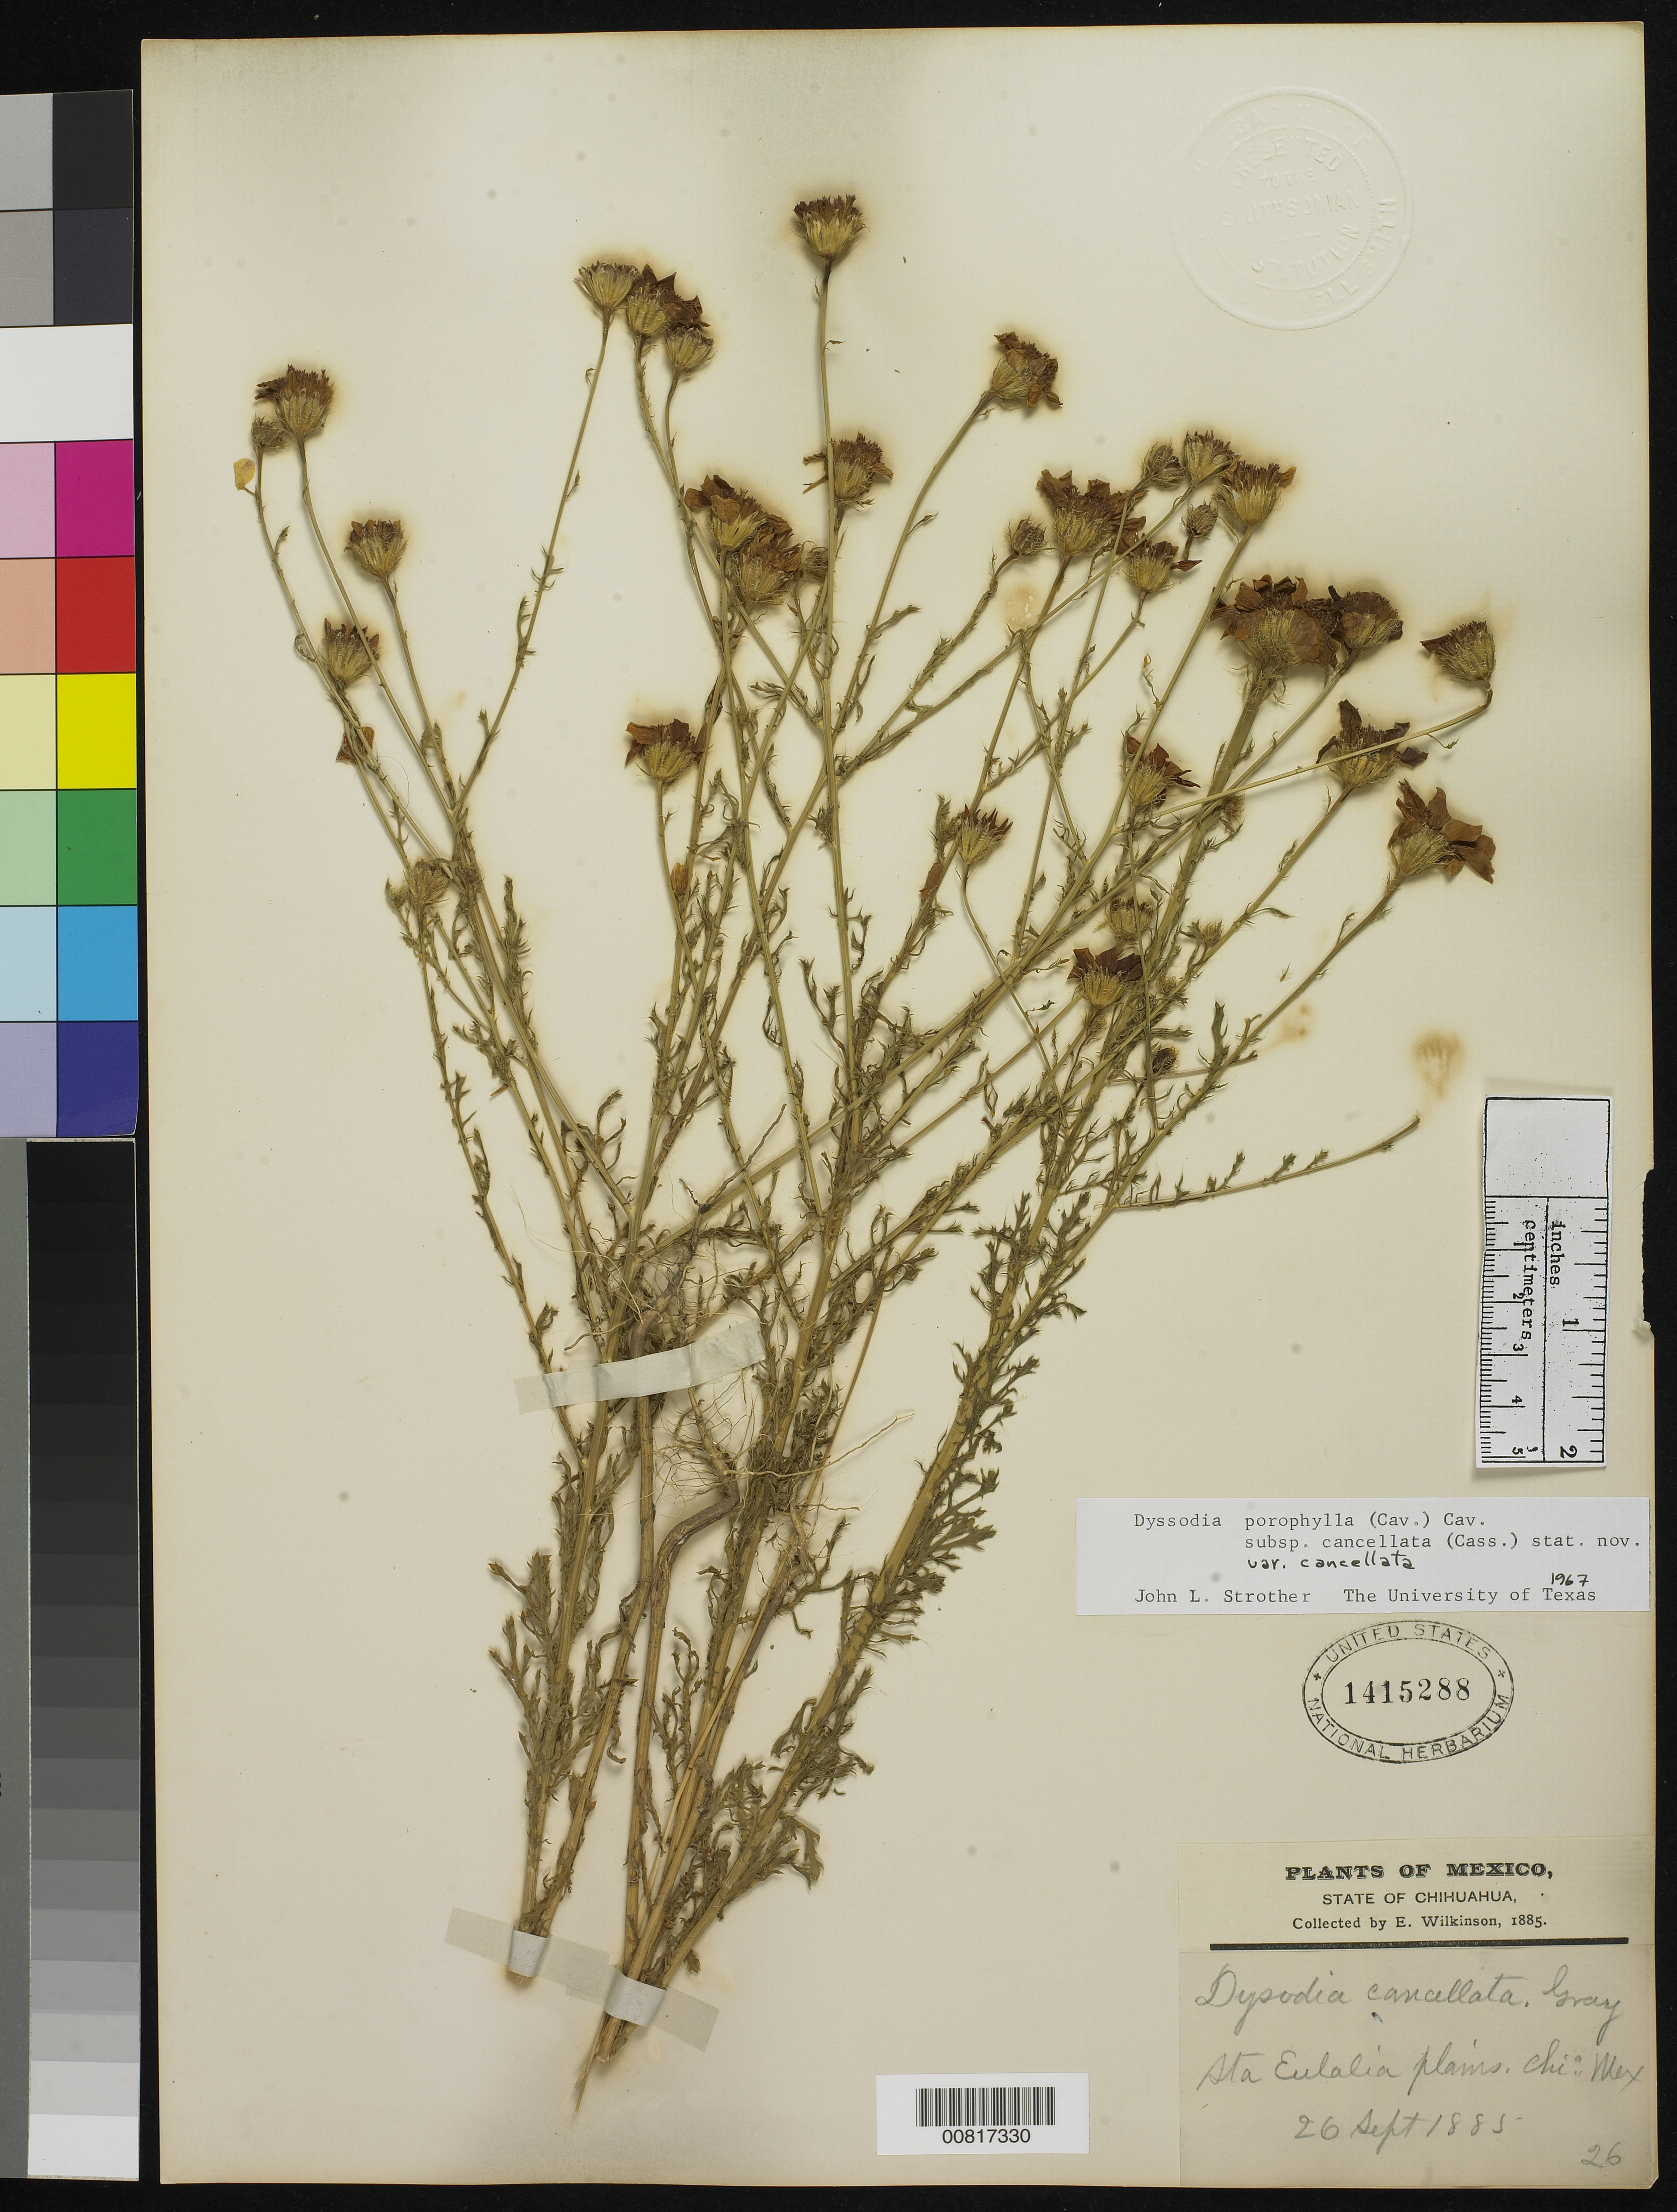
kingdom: Plantae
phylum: Tracheophyta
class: Magnoliopsida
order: Asterales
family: Asteraceae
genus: Adenophyllum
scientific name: Adenophyllum porophyllum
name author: (Cav.) Hemsl.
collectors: E. Wilkinson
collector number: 26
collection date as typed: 26 Sep 1885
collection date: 1885-09-26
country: Mexico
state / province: Chihuahua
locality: Sta. Eulalia plains, Chihuahua.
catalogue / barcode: US 1415288